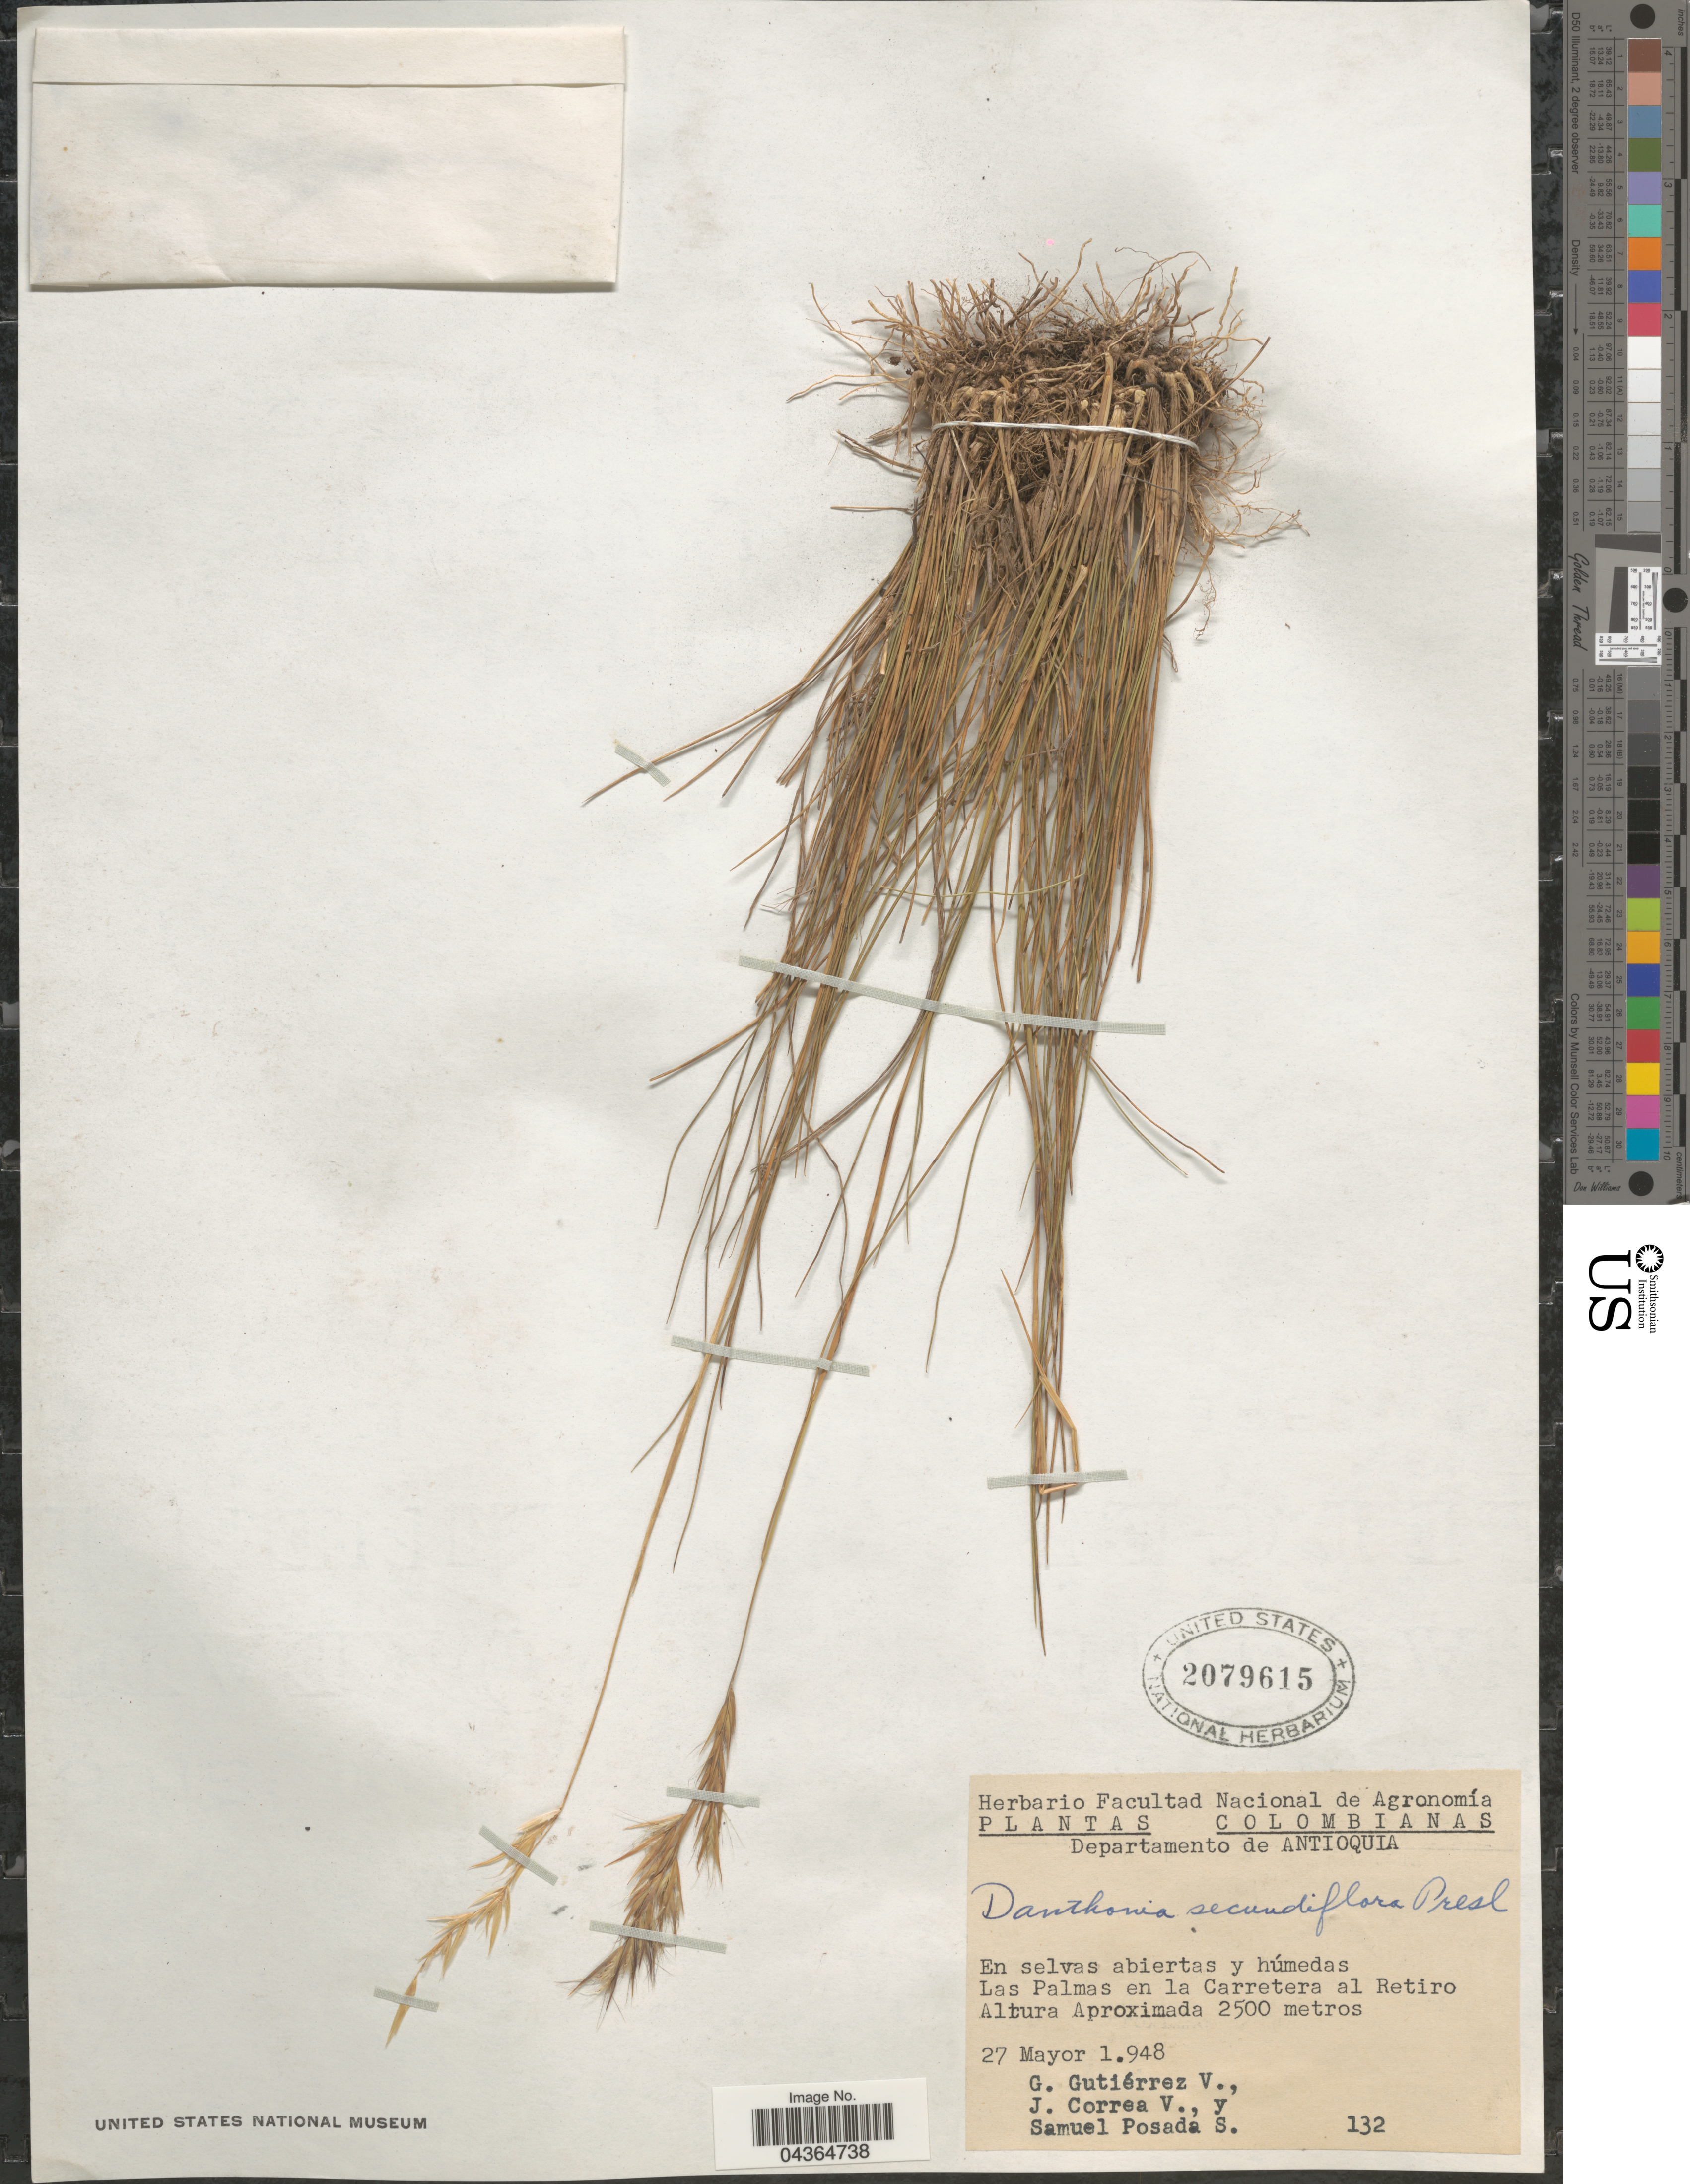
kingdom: Plantae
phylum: Tracheophyta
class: Liliopsida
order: Poales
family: Poaceae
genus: Danthonia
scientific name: Danthonia secundiflora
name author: J. Presl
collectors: G. Gutiérrez V., J. Correa V. & S. Posada S.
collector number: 132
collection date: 1948-05-27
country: Colombia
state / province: Antioquia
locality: Colombianas. Departamento de Antioquia. En selvas abiertas y húmedas Las Palmas en la Carretera al Retiro.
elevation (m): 2500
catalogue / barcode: US 2079615